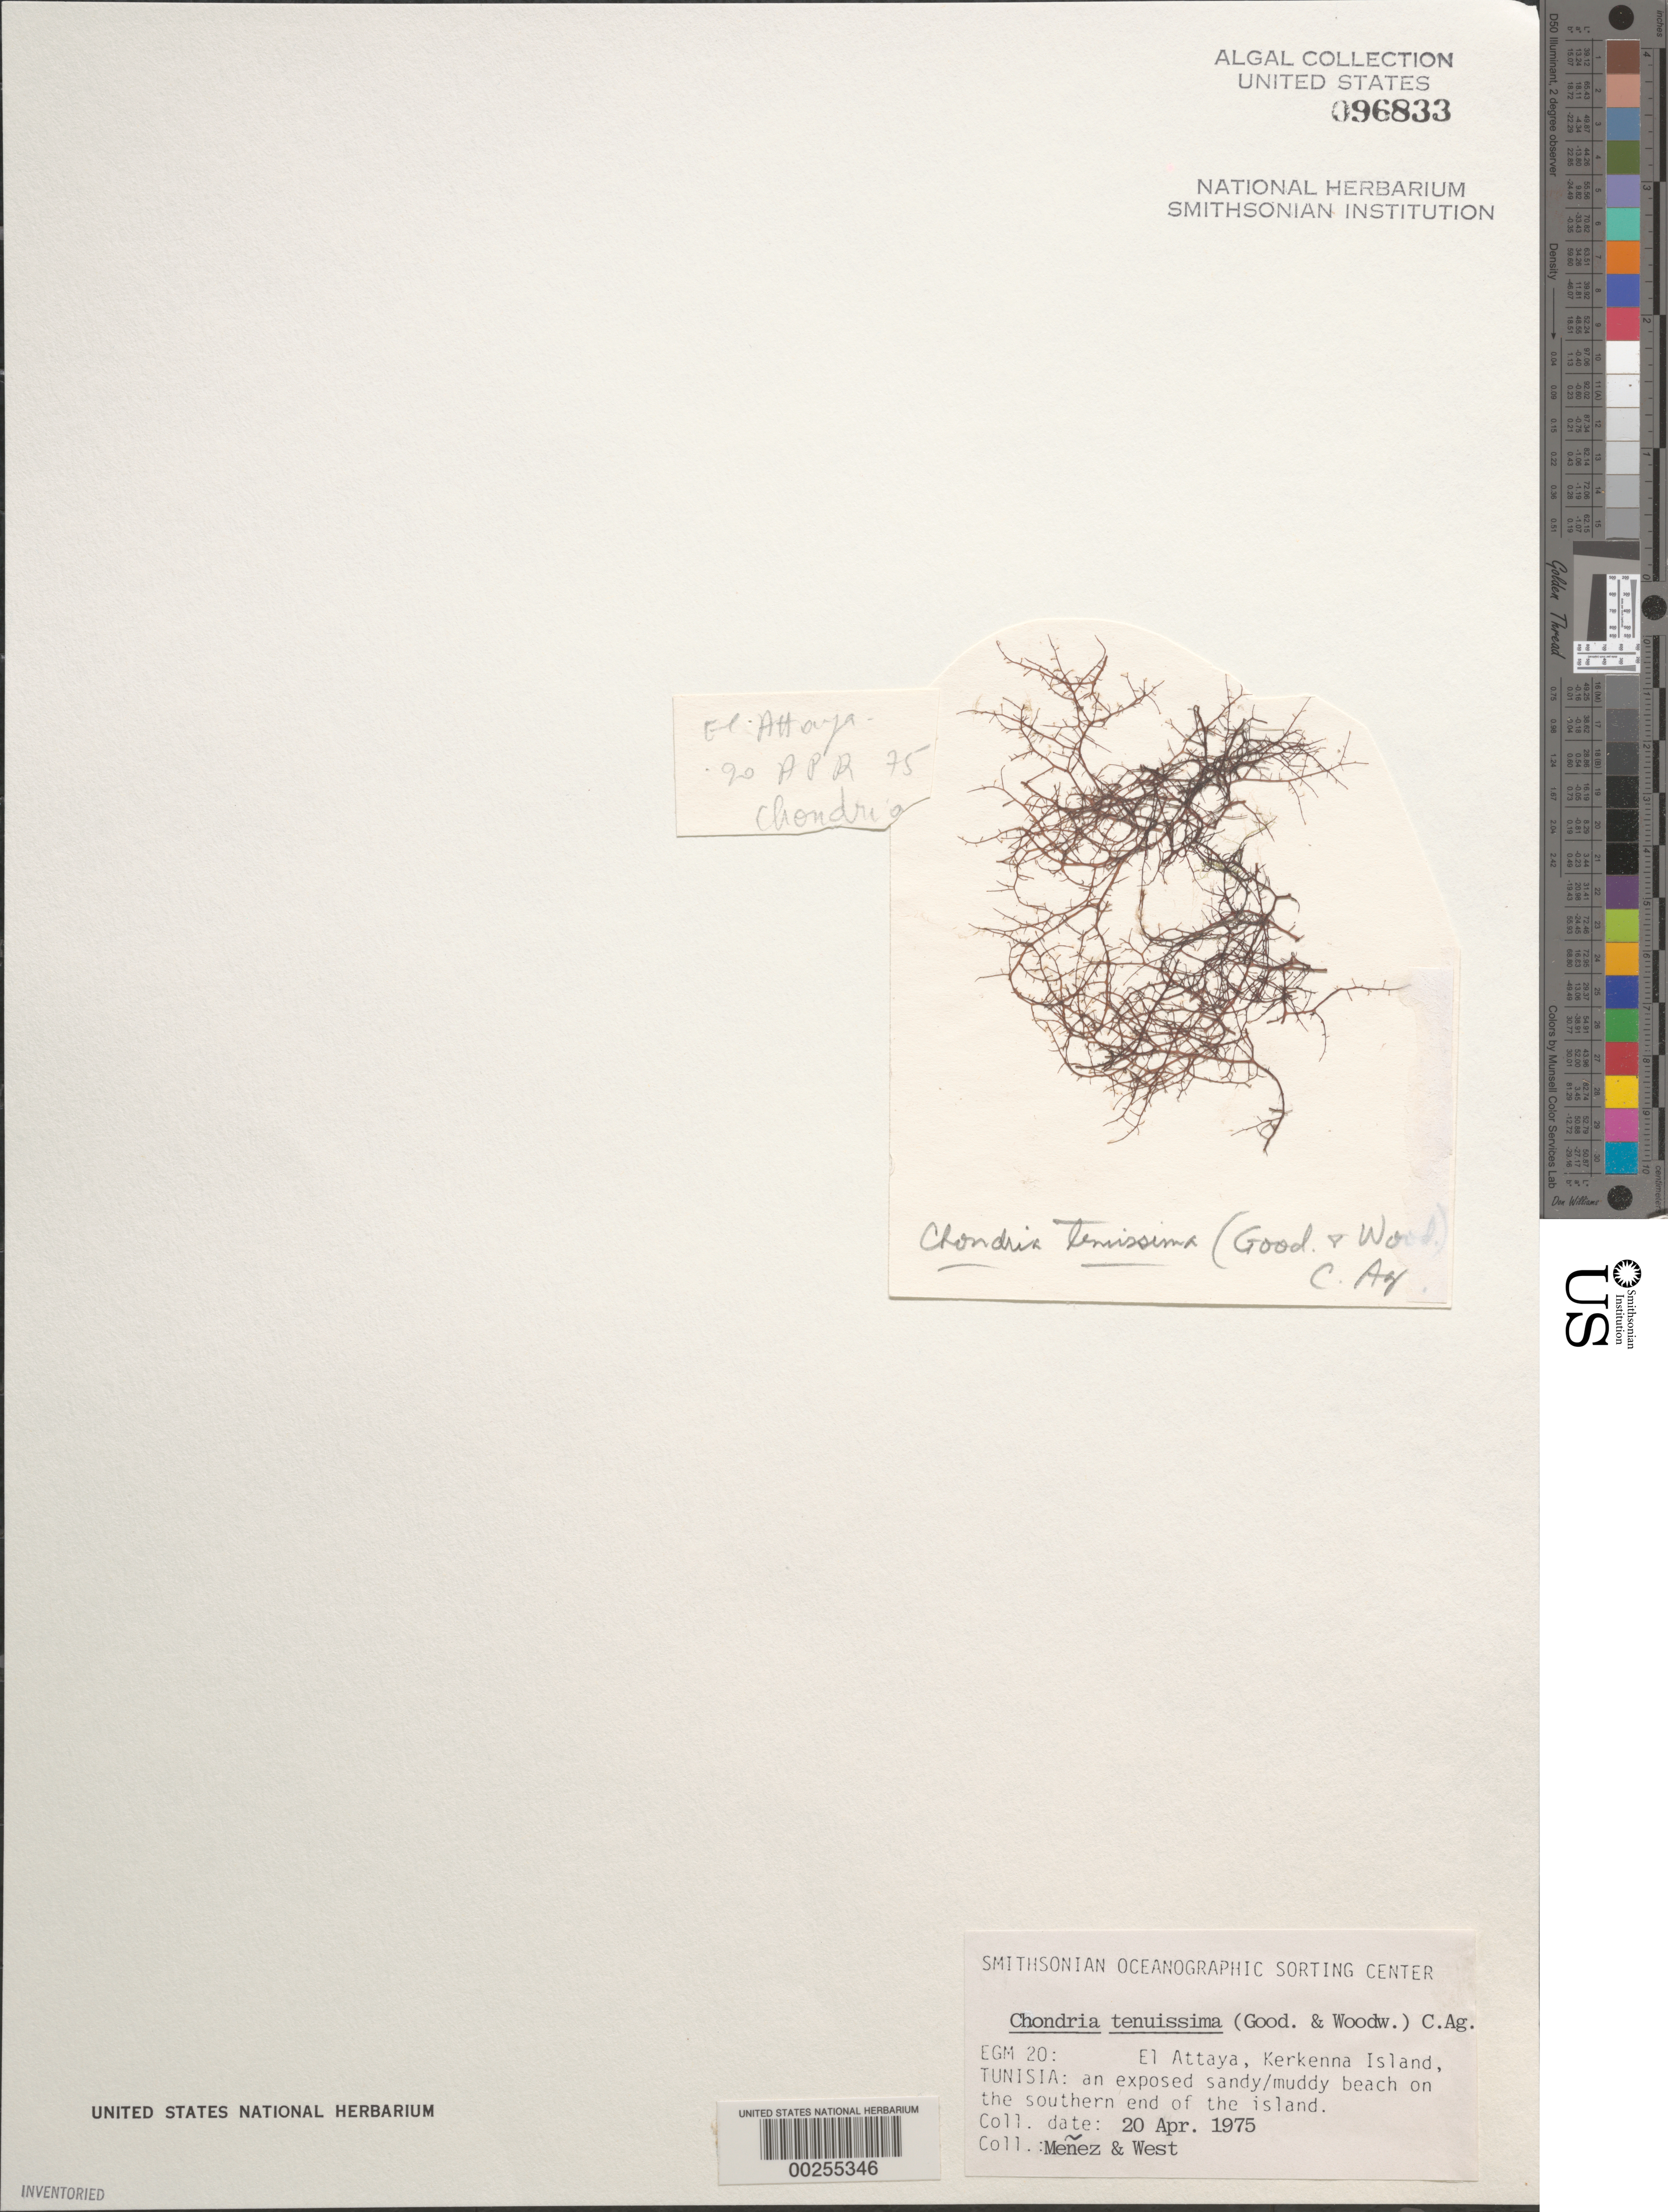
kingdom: Plantae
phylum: Rhodophyta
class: Florideophyceae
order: Ceramiales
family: Rhodomelaceae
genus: Chondria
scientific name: Chondria capillaris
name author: M.J. Wynne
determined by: Algae name updating Project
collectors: Meñez & -. West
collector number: EGM 20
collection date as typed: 20 Apr 1975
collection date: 1975-04-20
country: Tunisia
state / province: Sfax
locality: El attaya, kerkenna island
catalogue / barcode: US 96833